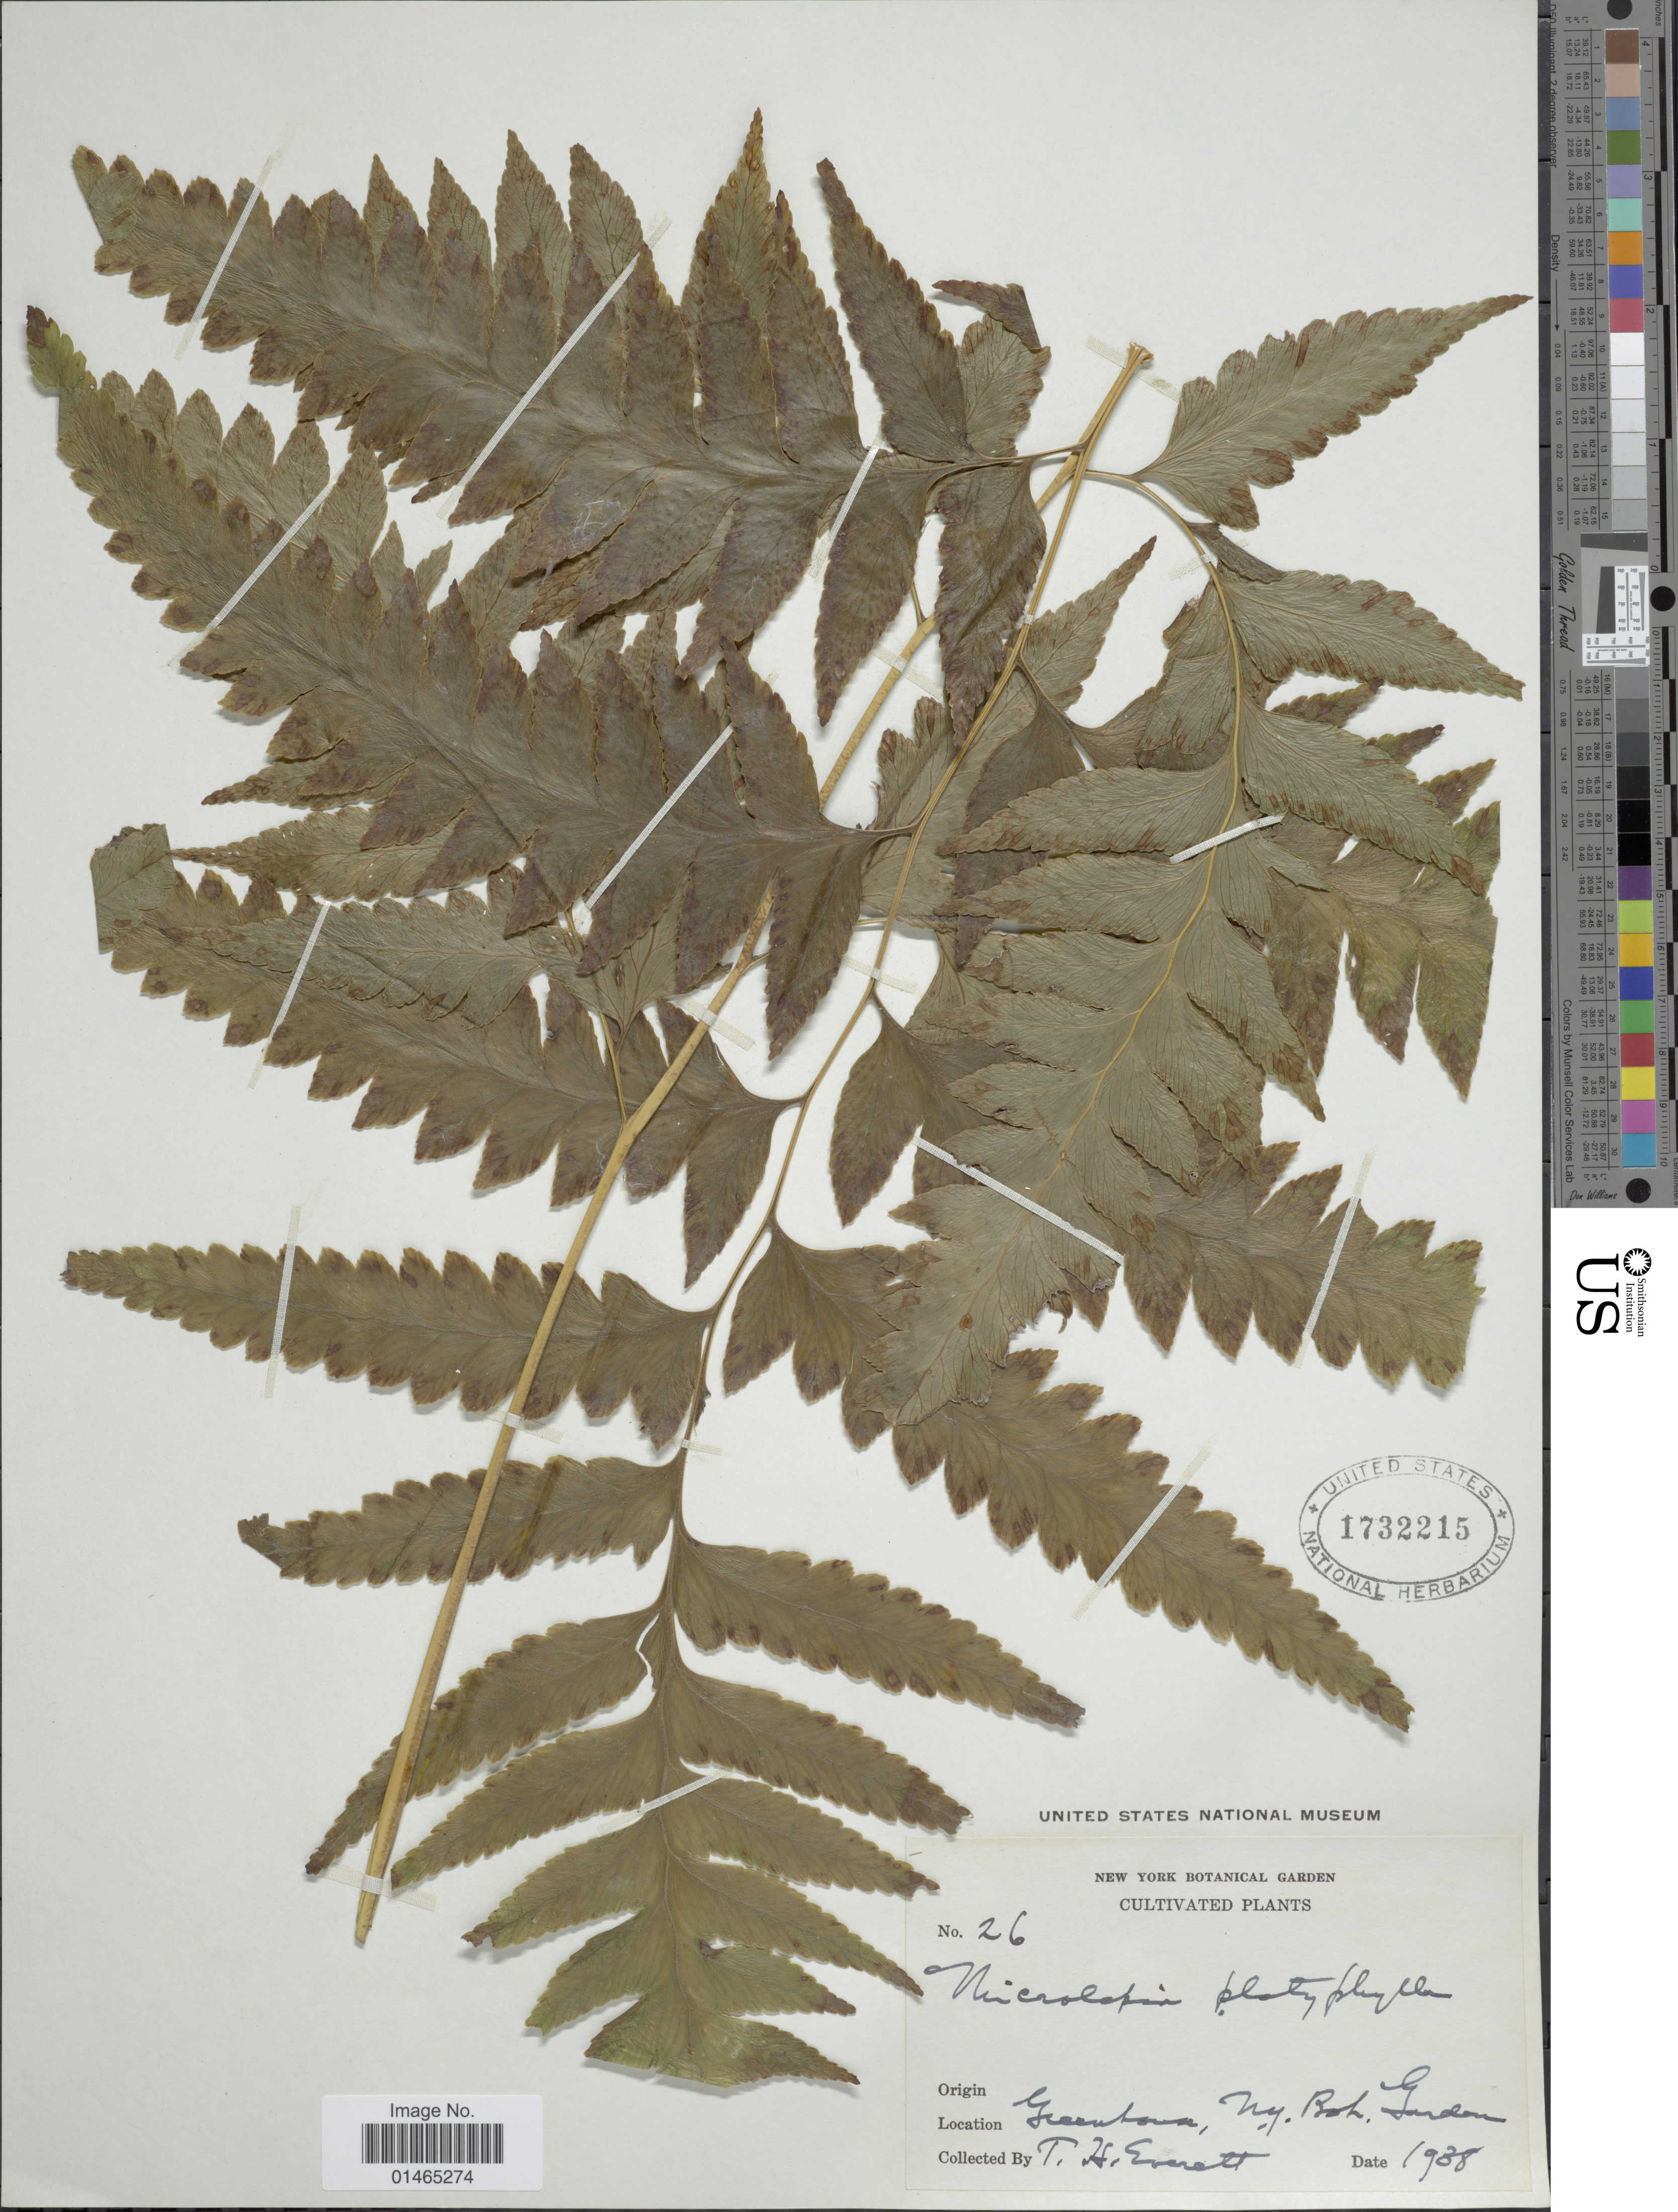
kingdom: Plantae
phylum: Tracheophyta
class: Polypodiopsida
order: Polypodiales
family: Dennstaedtiaceae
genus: Microlepia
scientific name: Microlepia platyphylla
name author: (D. Don) J. Sm.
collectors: T. Everett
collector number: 26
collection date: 1938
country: United States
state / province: New York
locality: Greenhouse, N.Y. Bot. Garden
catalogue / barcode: US 1732215